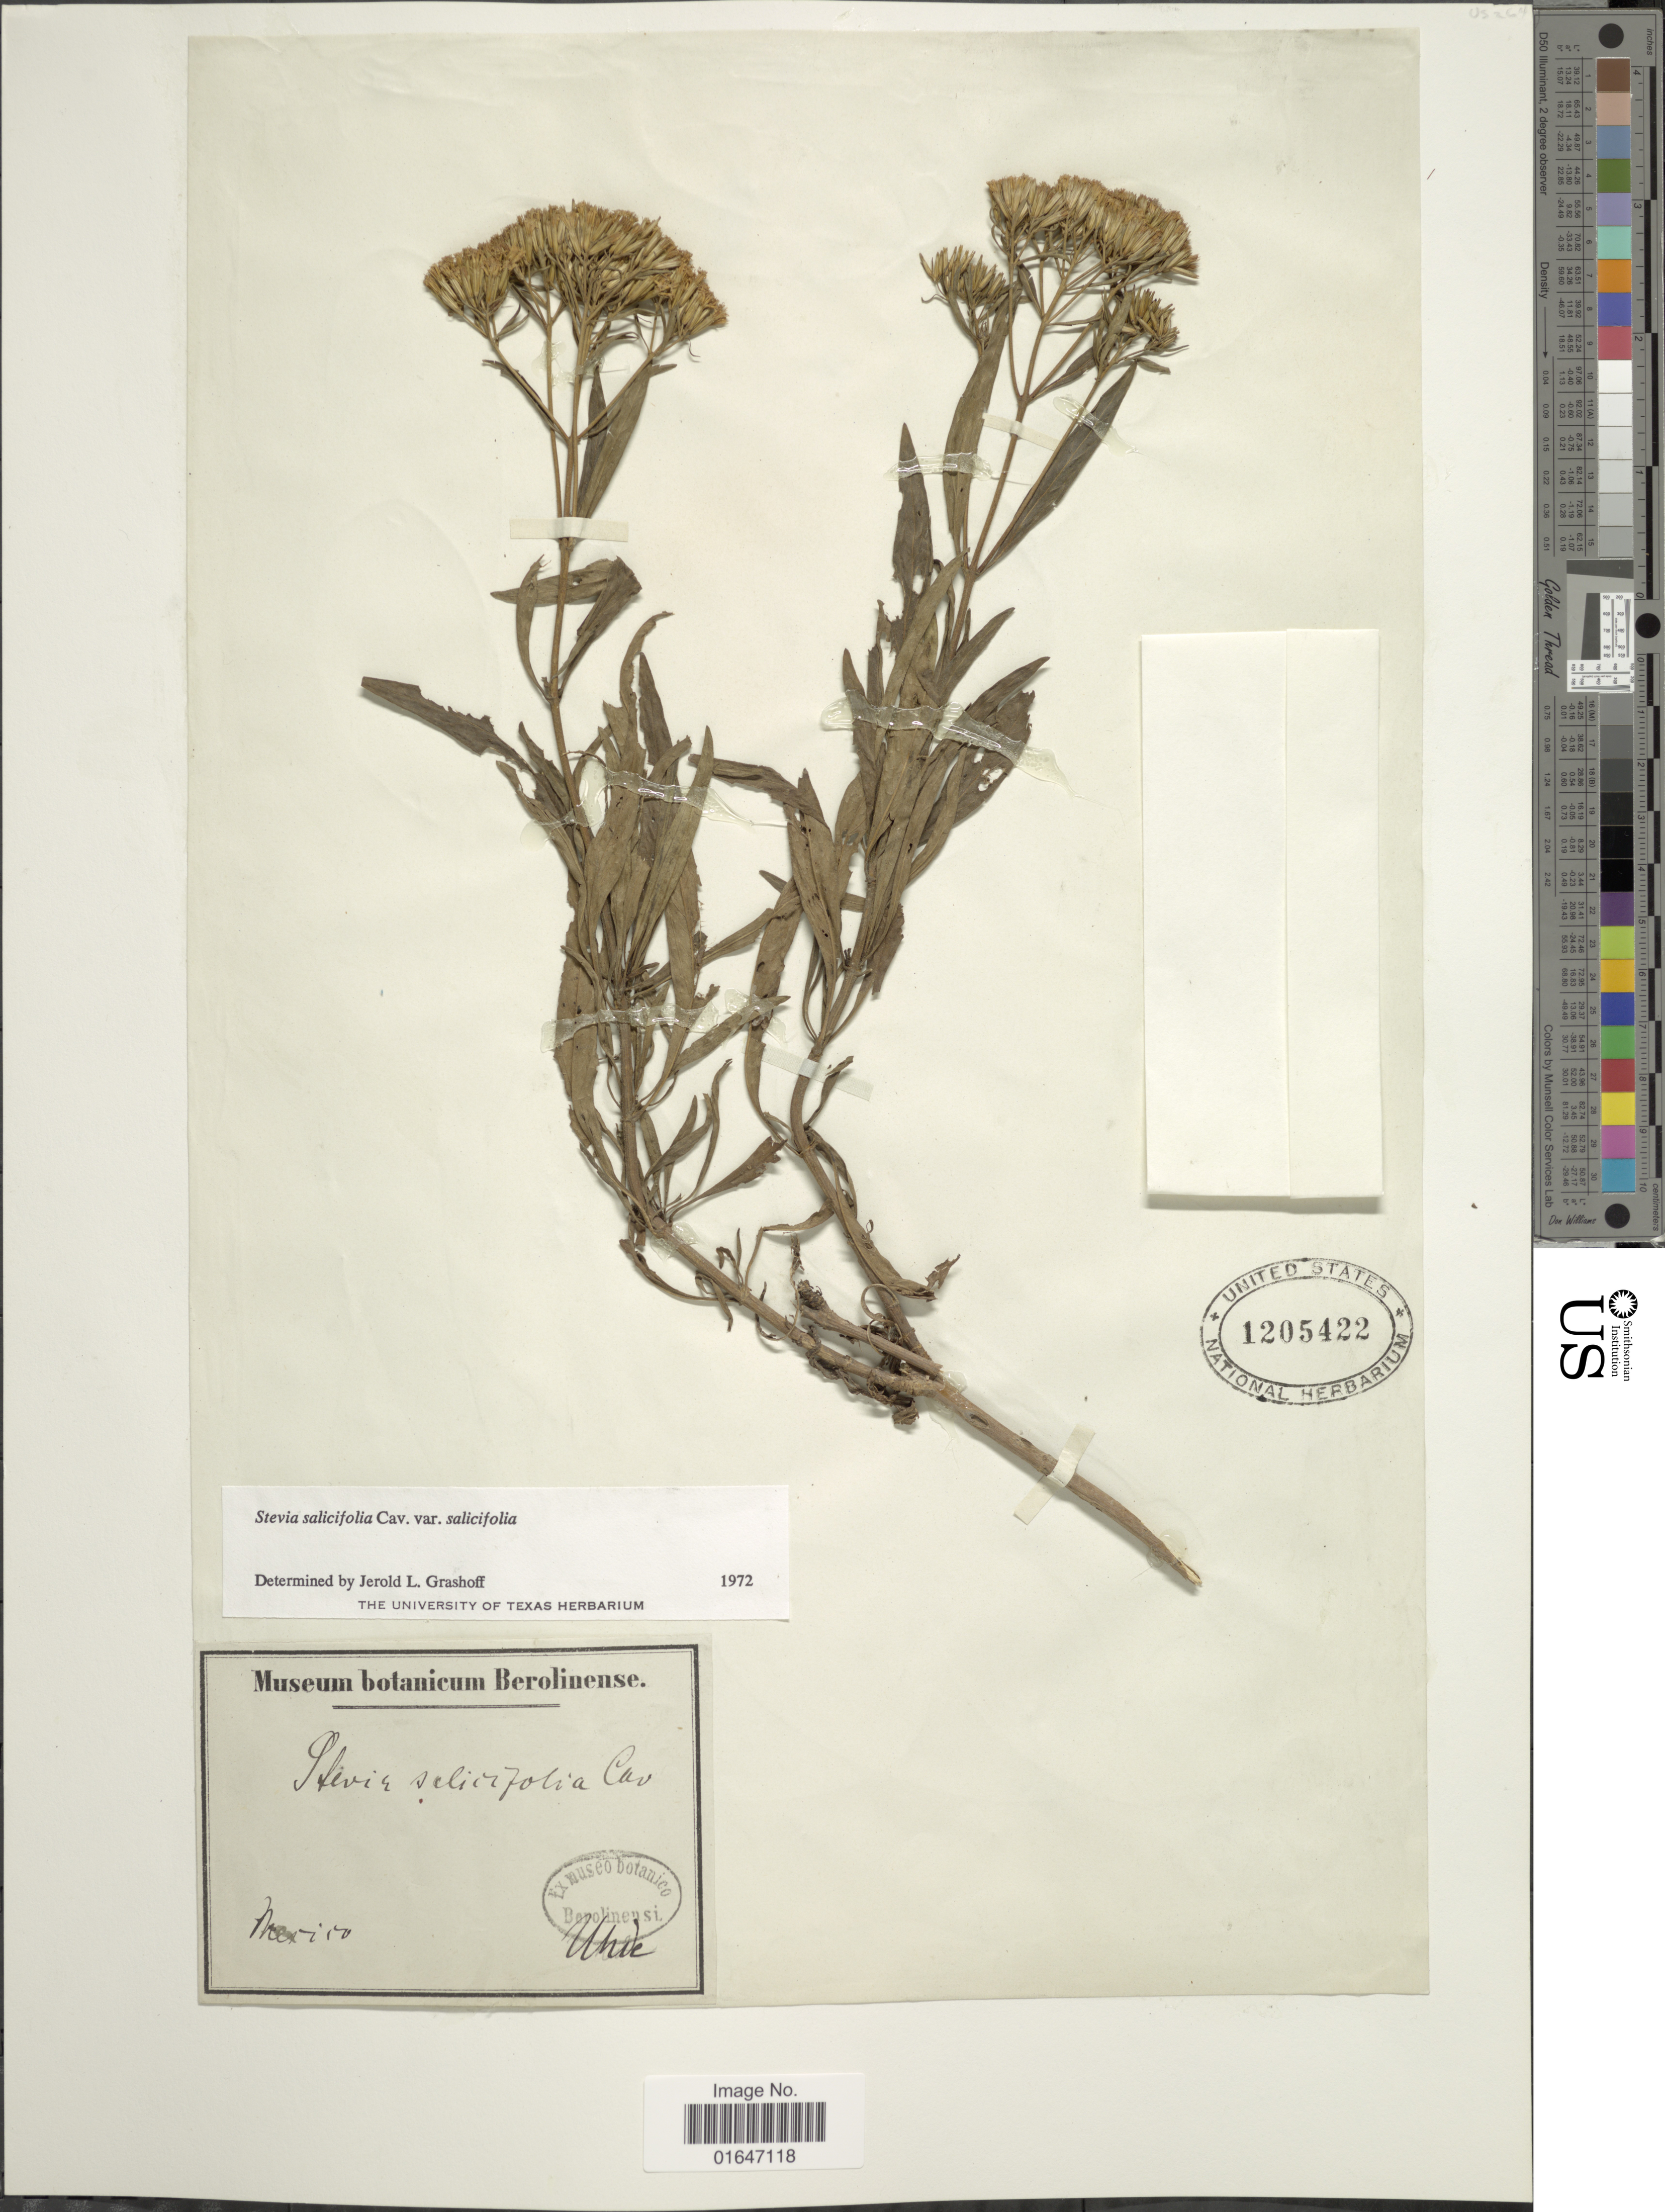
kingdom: Plantae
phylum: Tracheophyta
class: Magnoliopsida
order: Asterales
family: Asteraceae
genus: Stevia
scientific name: Stevia salicifolia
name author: Cav.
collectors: C. A. Uhde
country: Mexico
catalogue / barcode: US 1205422